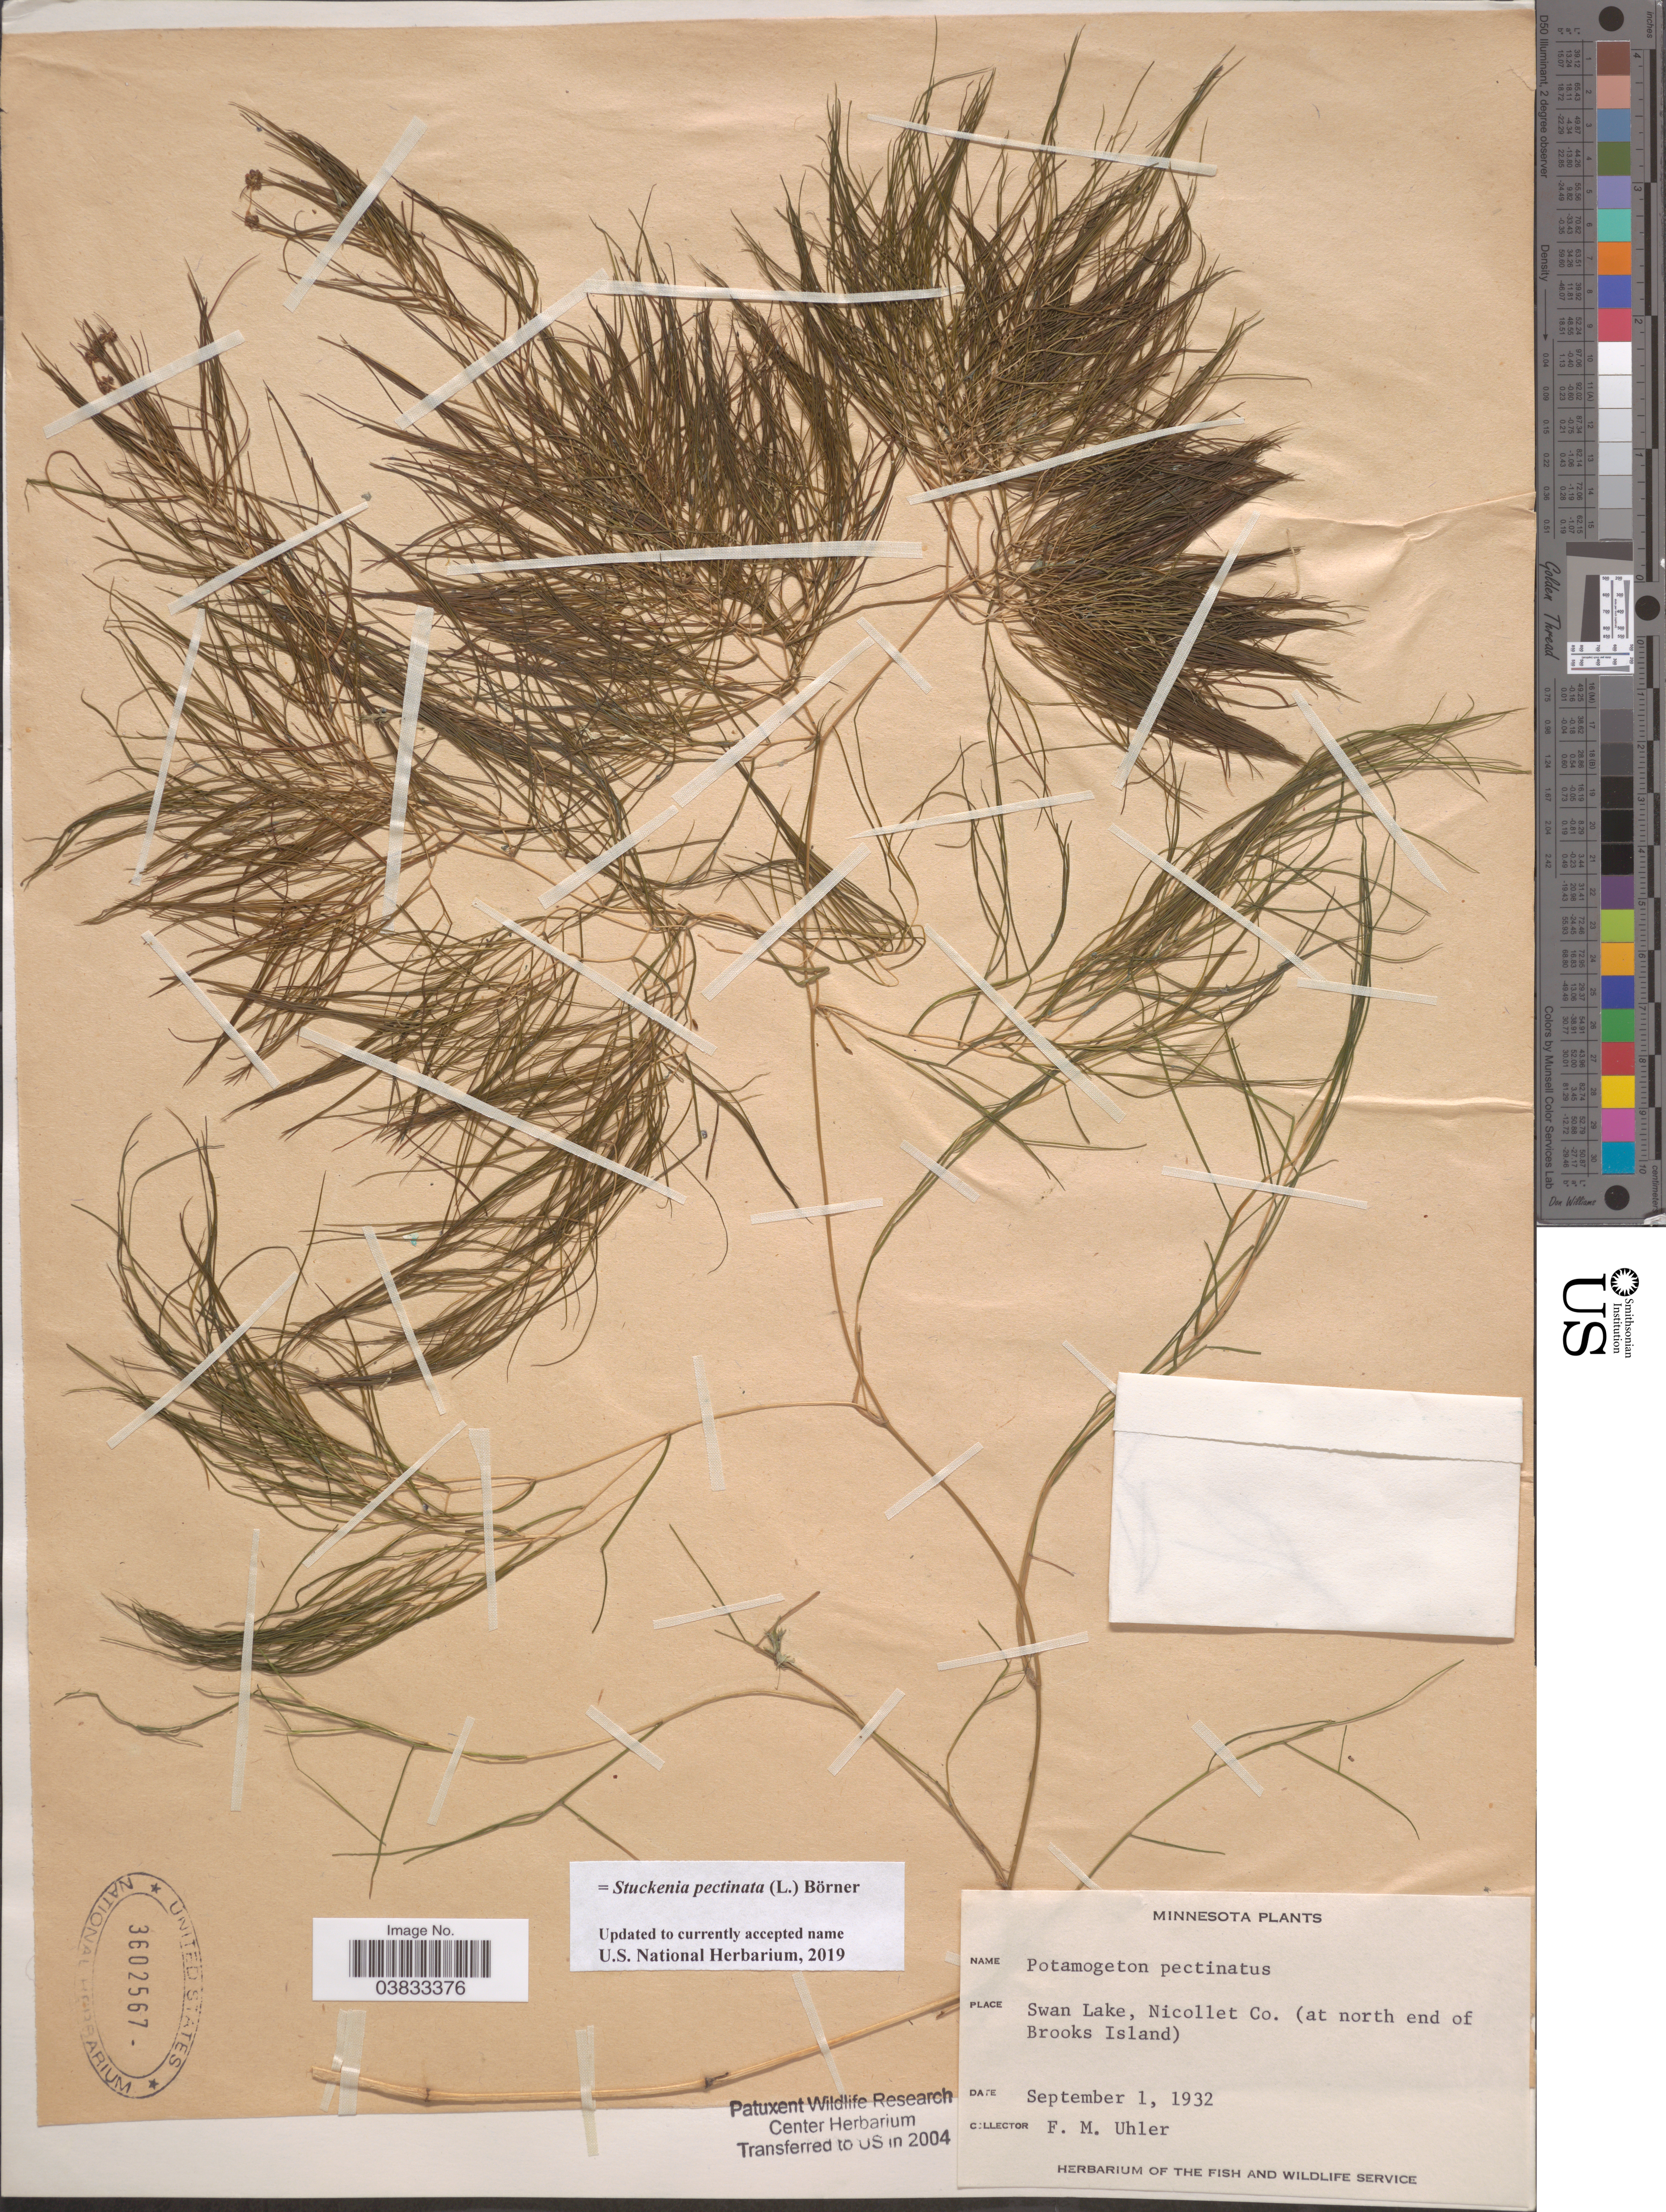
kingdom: Plantae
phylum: Tracheophyta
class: Liliopsida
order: Alismatales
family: Potamogetonaceae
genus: Stuckenia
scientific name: Stuckenia pectinata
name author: (L.) Börner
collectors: F. M. Uhler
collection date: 1932-09-01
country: United States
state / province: Minnesota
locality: Swan Lake, Nicollet Co. (at north end of Brooks Island).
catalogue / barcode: US 3602567